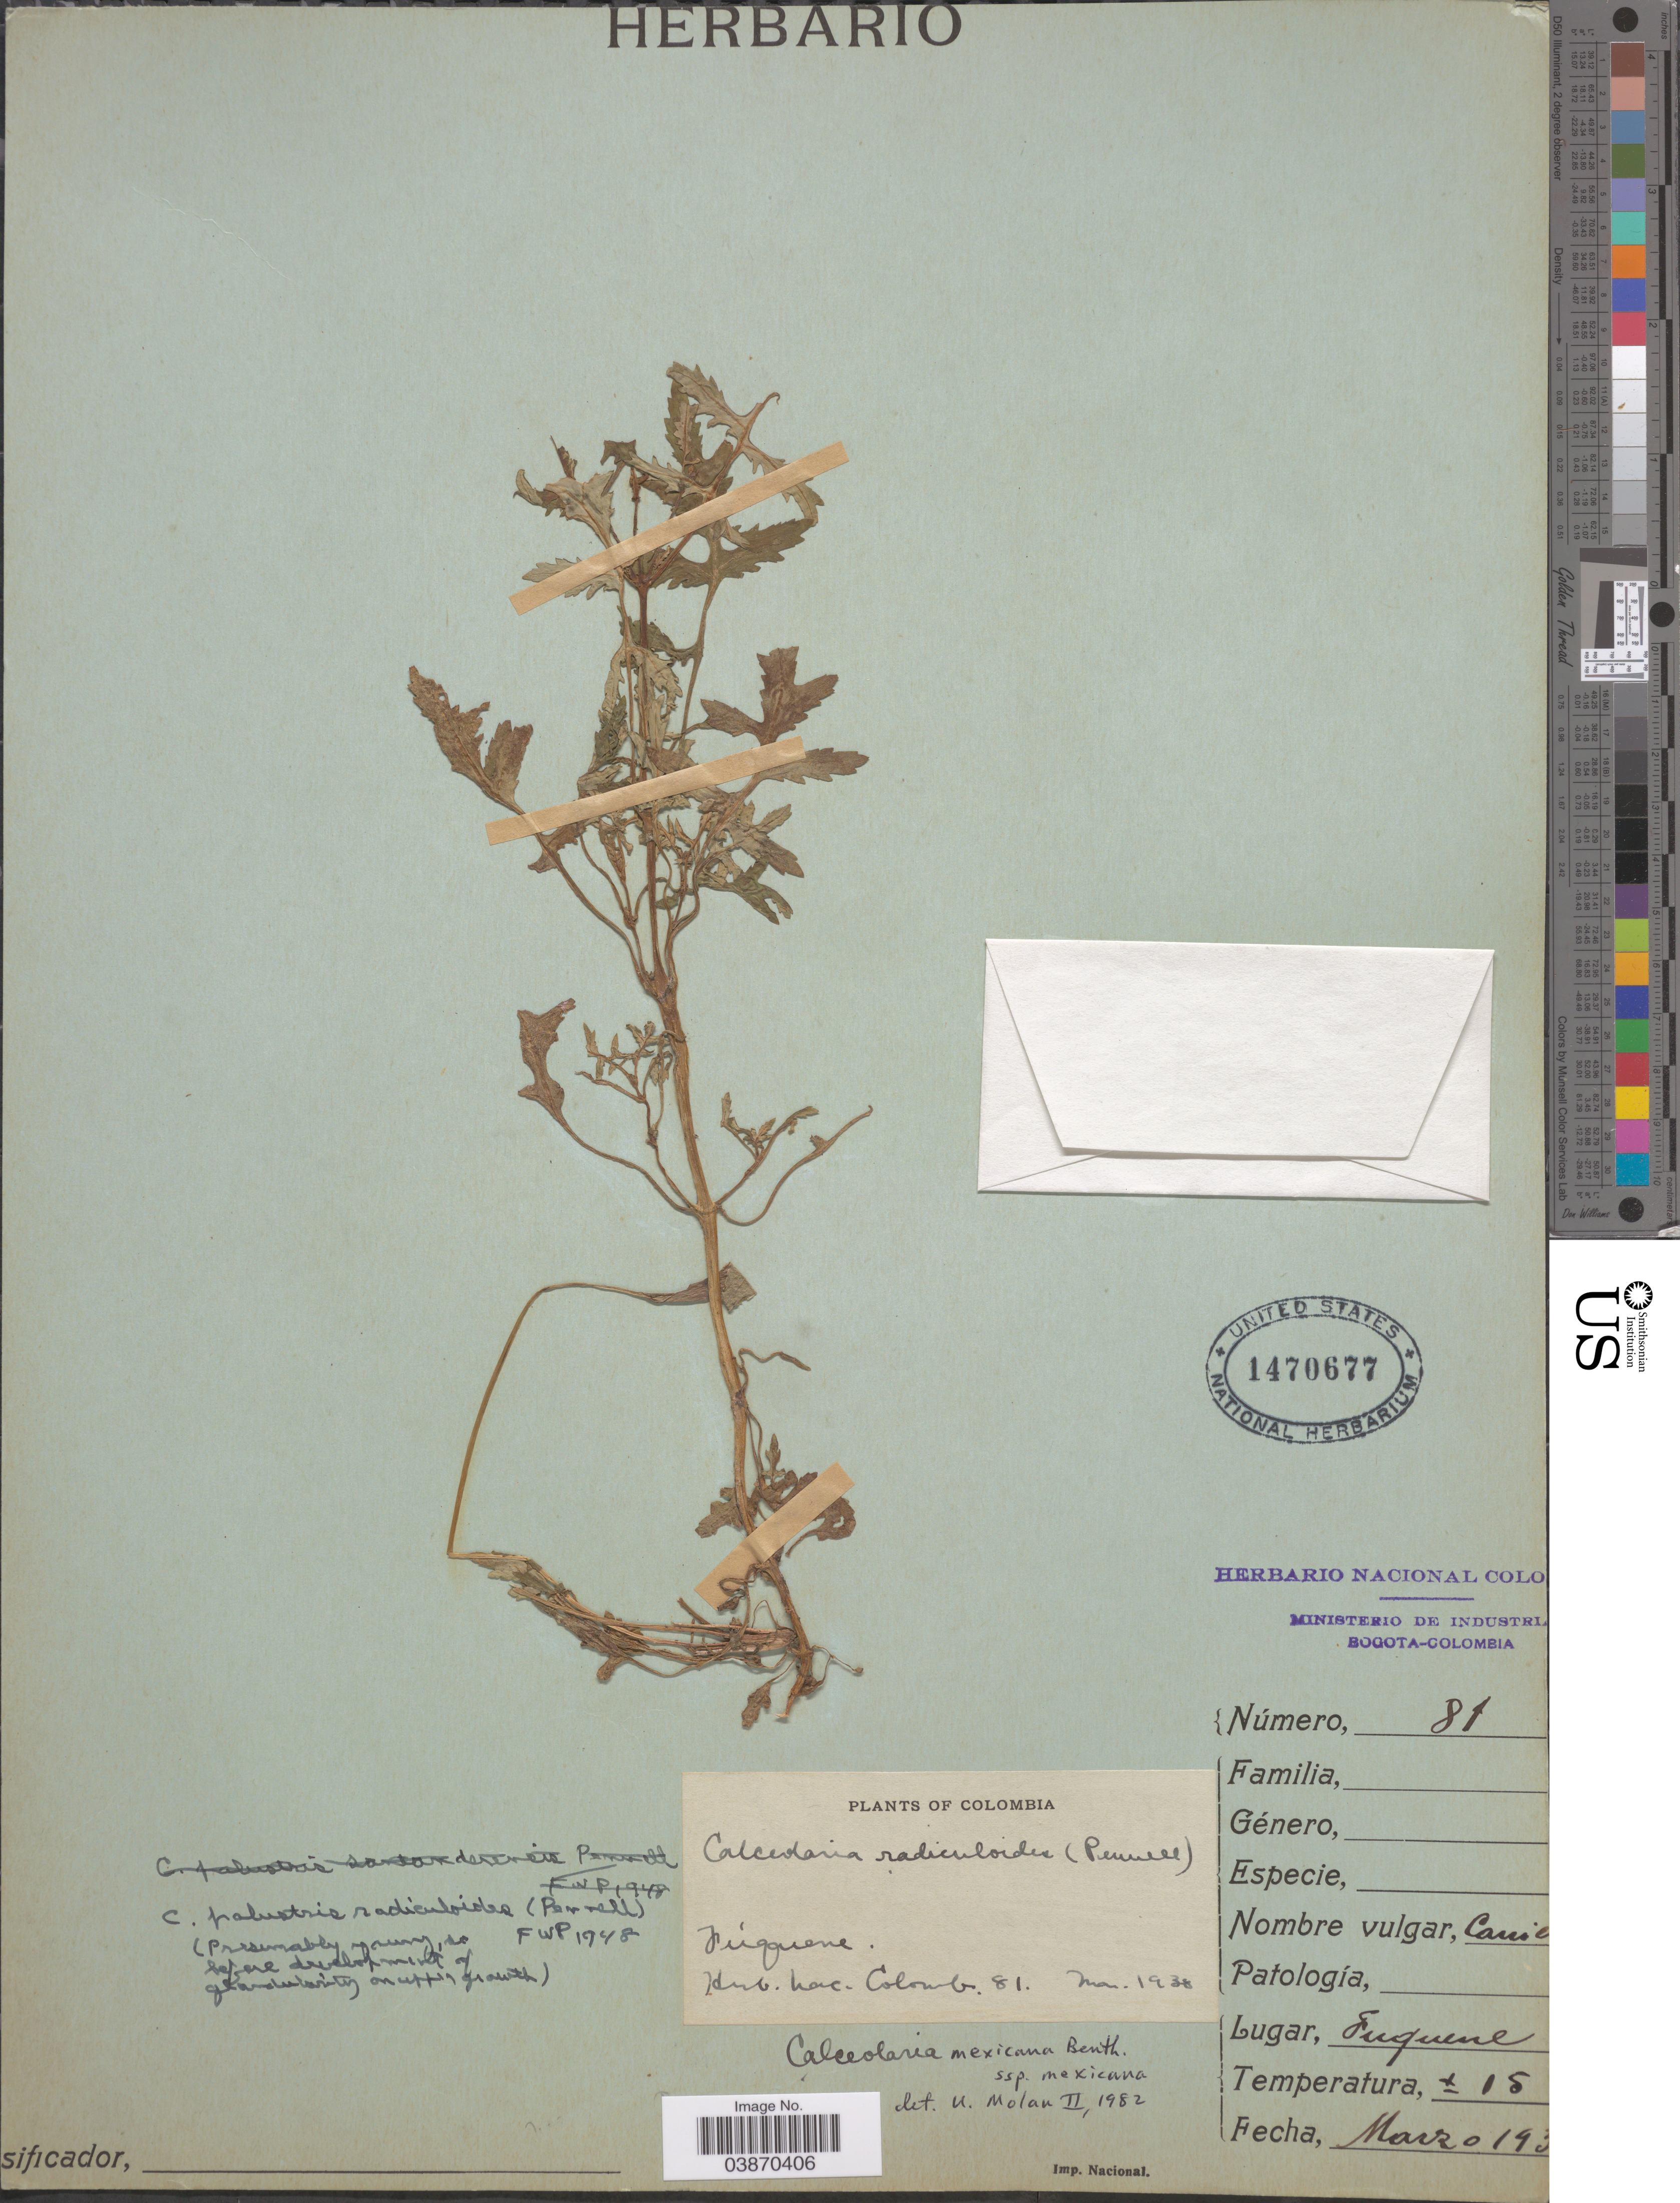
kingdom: Plantae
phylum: Tracheophyta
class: Magnoliopsida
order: Lamiales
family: Calceolariaceae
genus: Calceolaria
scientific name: Calceolaria mexicana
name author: Benth.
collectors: ex herb. Nac. Colomb.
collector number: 81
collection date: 1938-11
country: Colombia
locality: Fúquene.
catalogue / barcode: US 1470677